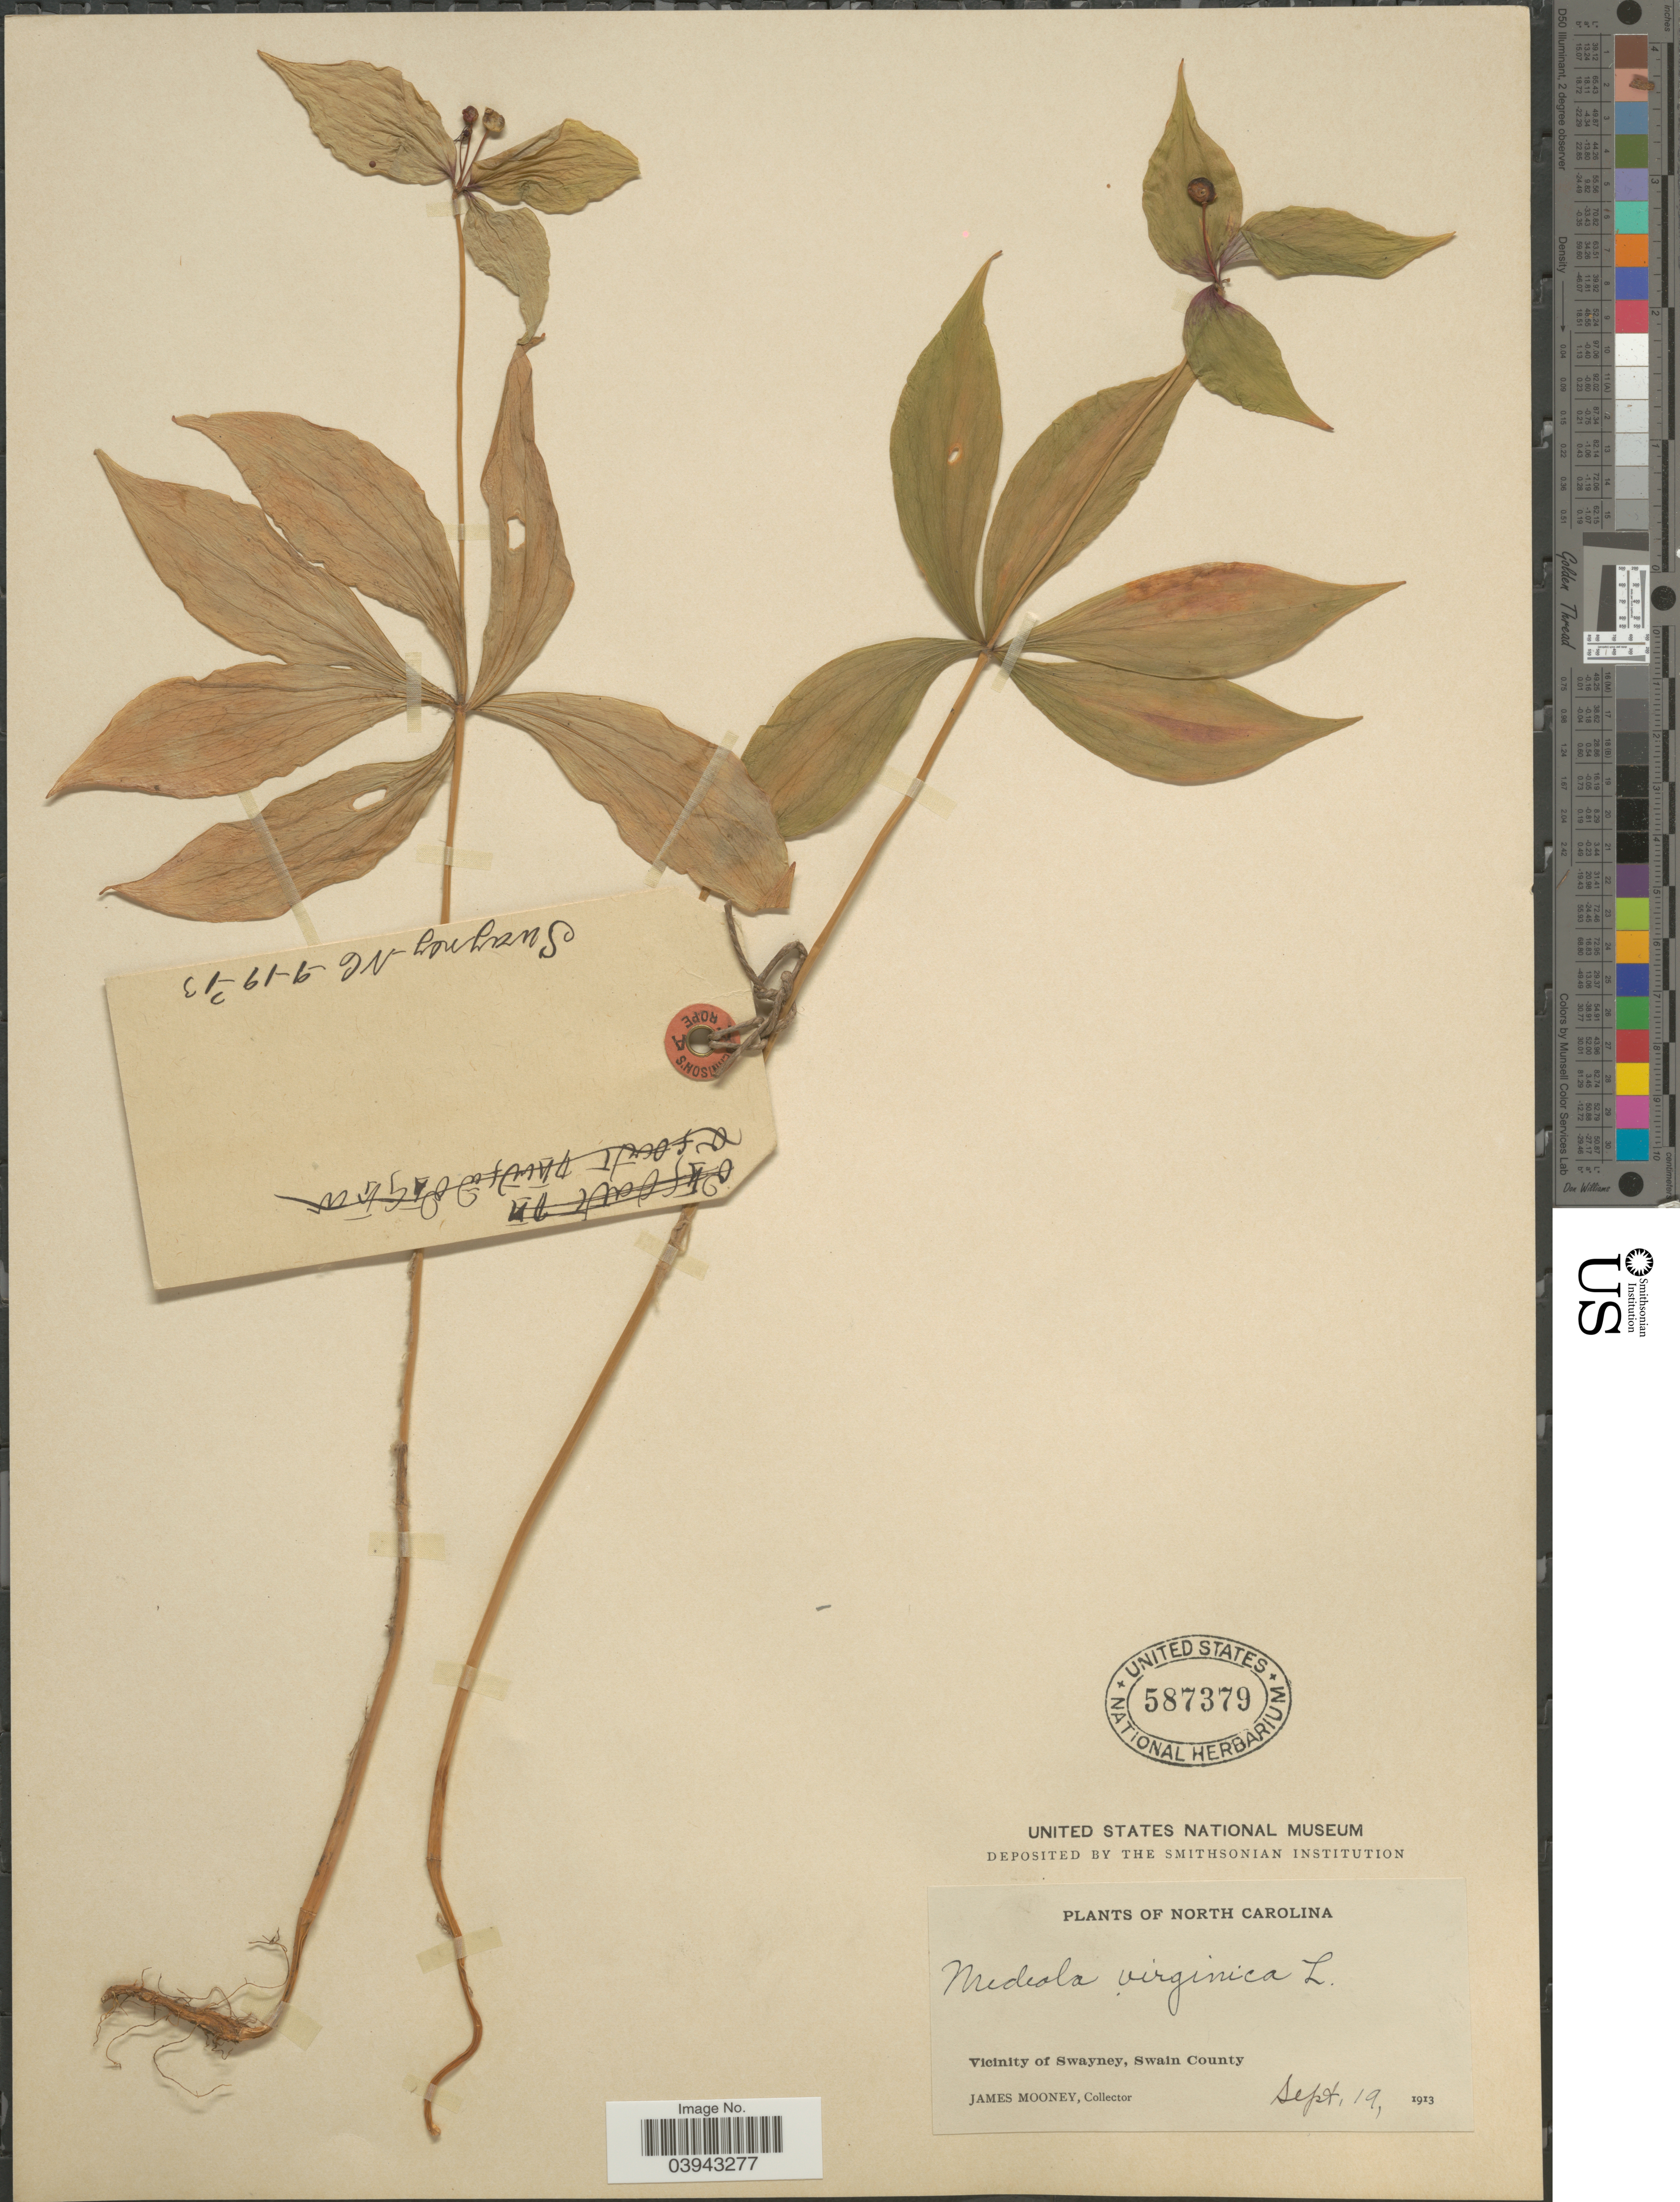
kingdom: Plantae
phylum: Tracheophyta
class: Liliopsida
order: Liliales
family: Liliaceae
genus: Medeola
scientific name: Medeola virginiana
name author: (L.) Desf.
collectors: J. Mooney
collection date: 1913-09-19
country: United States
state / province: North Carolina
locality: Vicinity of Swayney, Swain County.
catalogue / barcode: US 587379